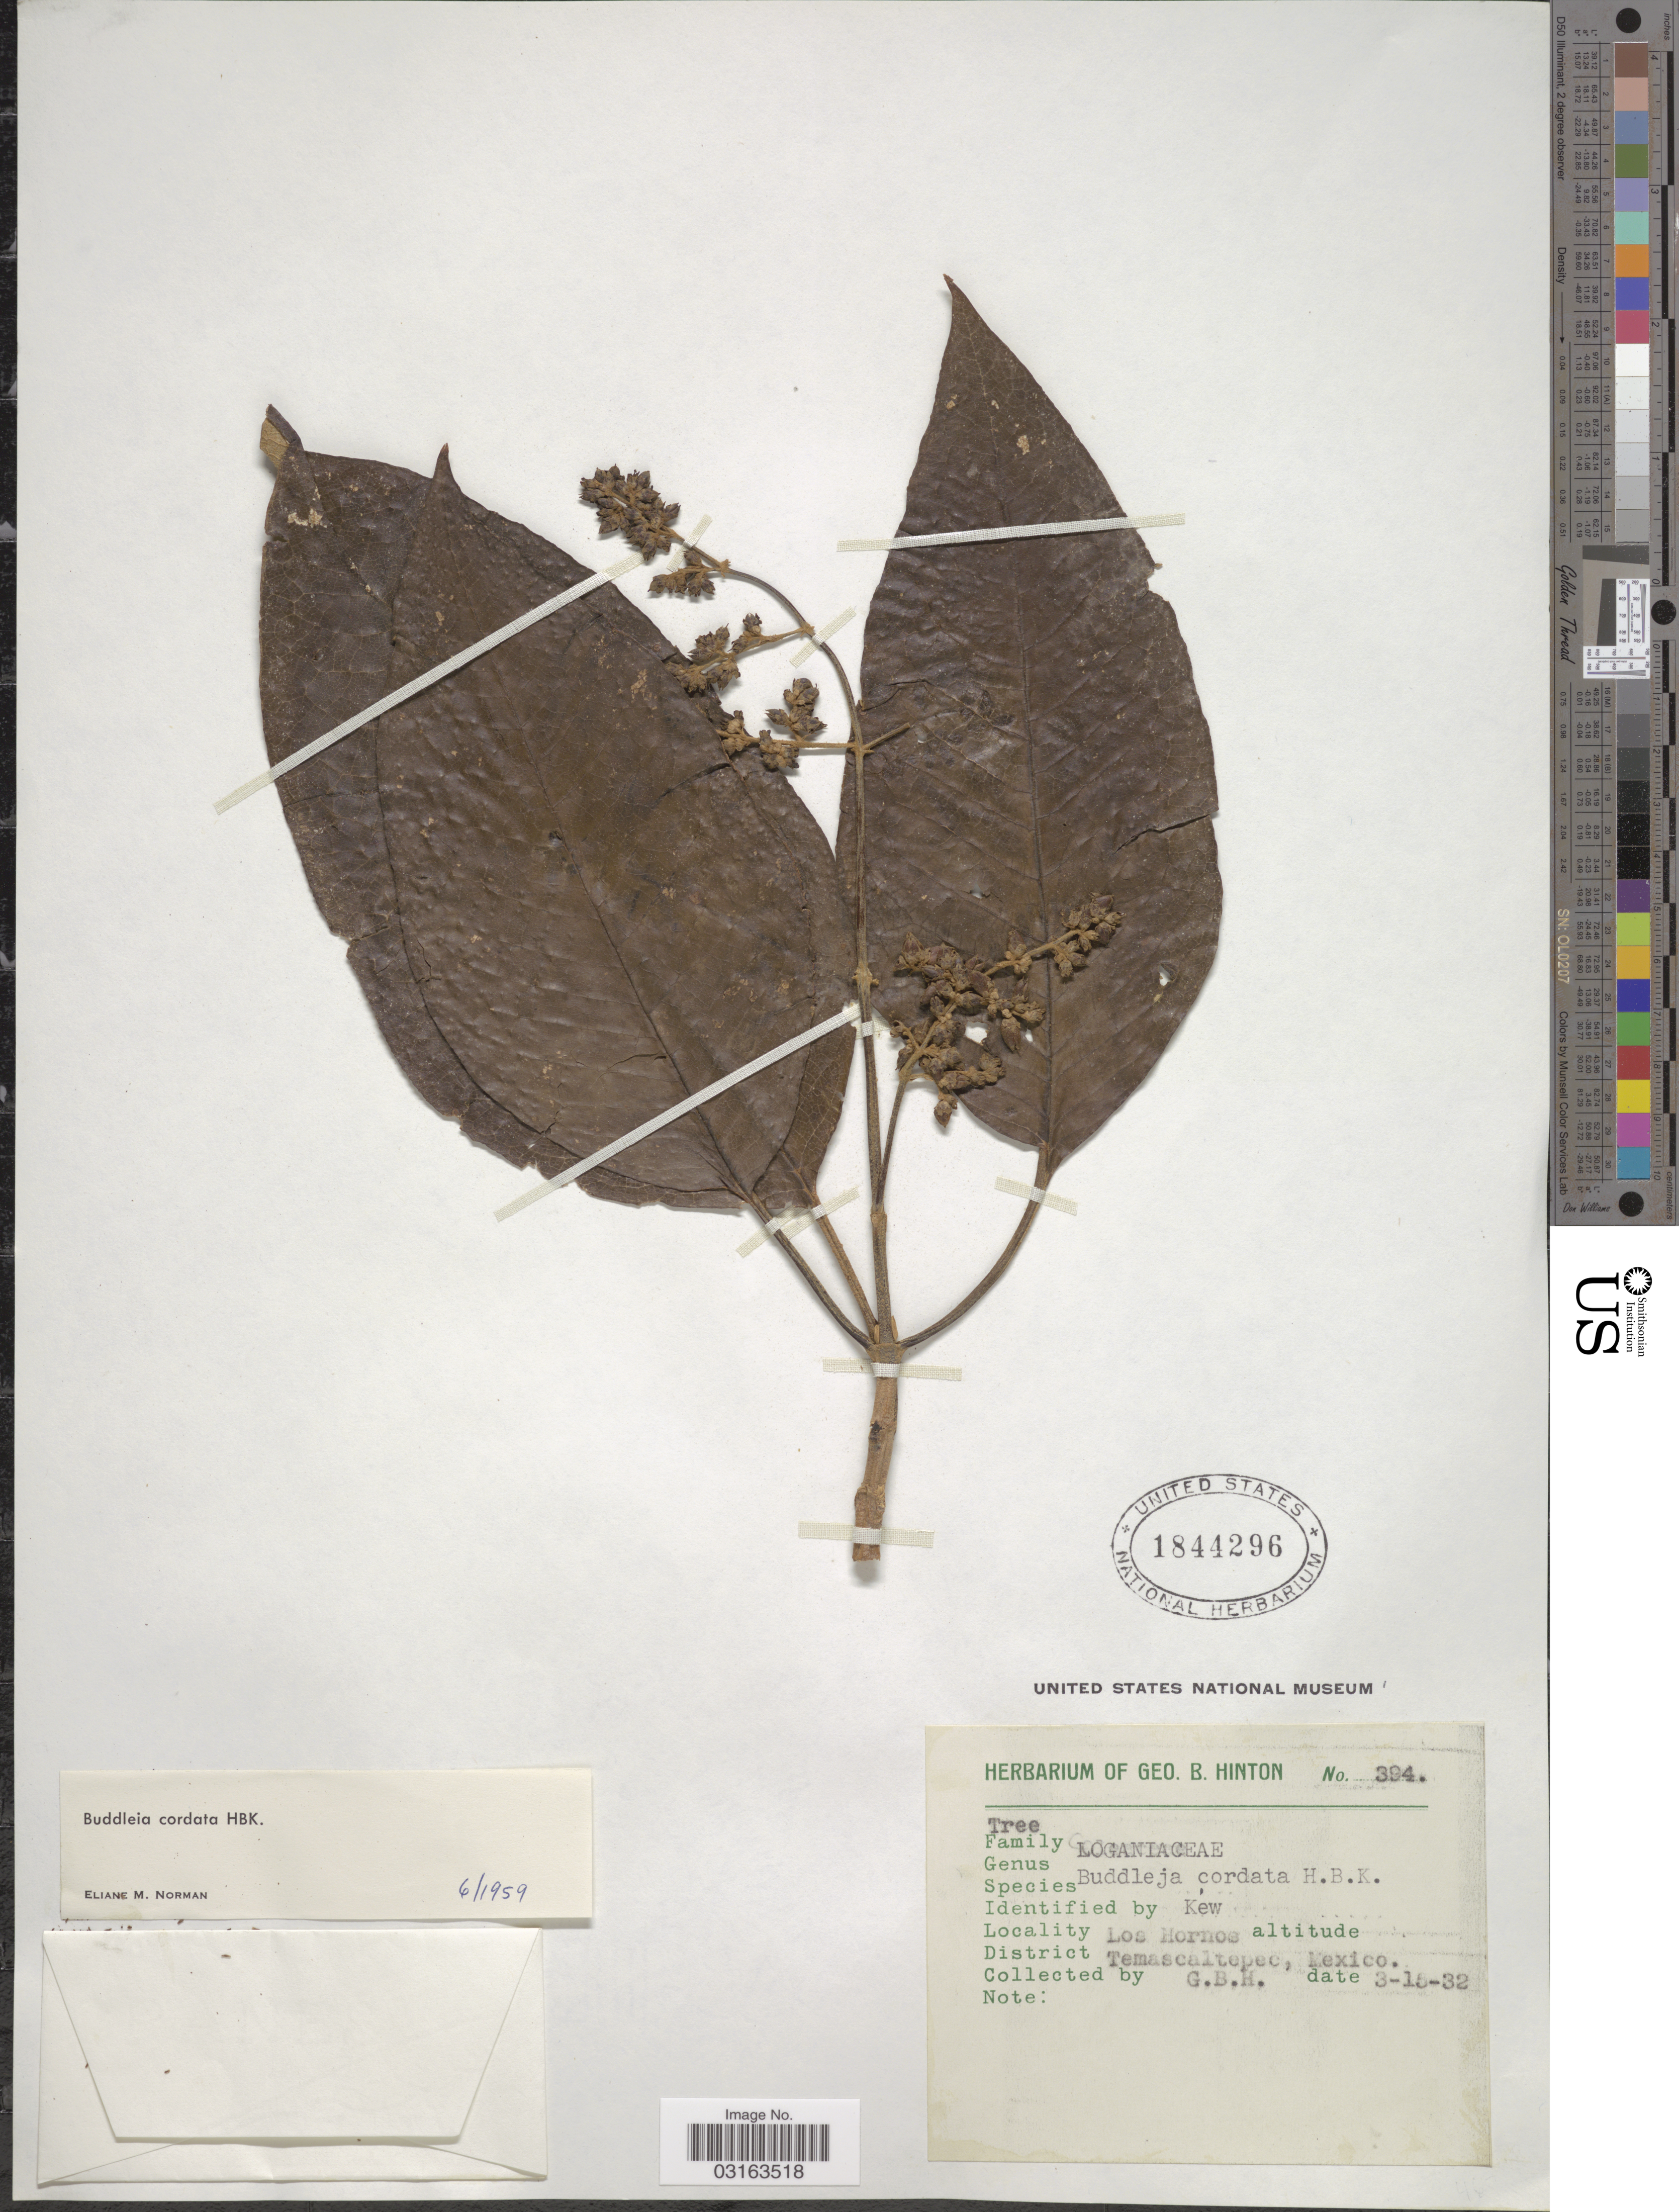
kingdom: Plantae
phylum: Tracheophyta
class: Magnoliopsida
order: Lamiales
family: Scrophulariaceae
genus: Buddleja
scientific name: Buddleja cordata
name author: Kunth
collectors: G. B. Hinton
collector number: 394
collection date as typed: Transcribed d/m/y: 15/3/32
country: Mexico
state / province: México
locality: Los Hornos. District Temascaltepec.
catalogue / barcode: US 1844296